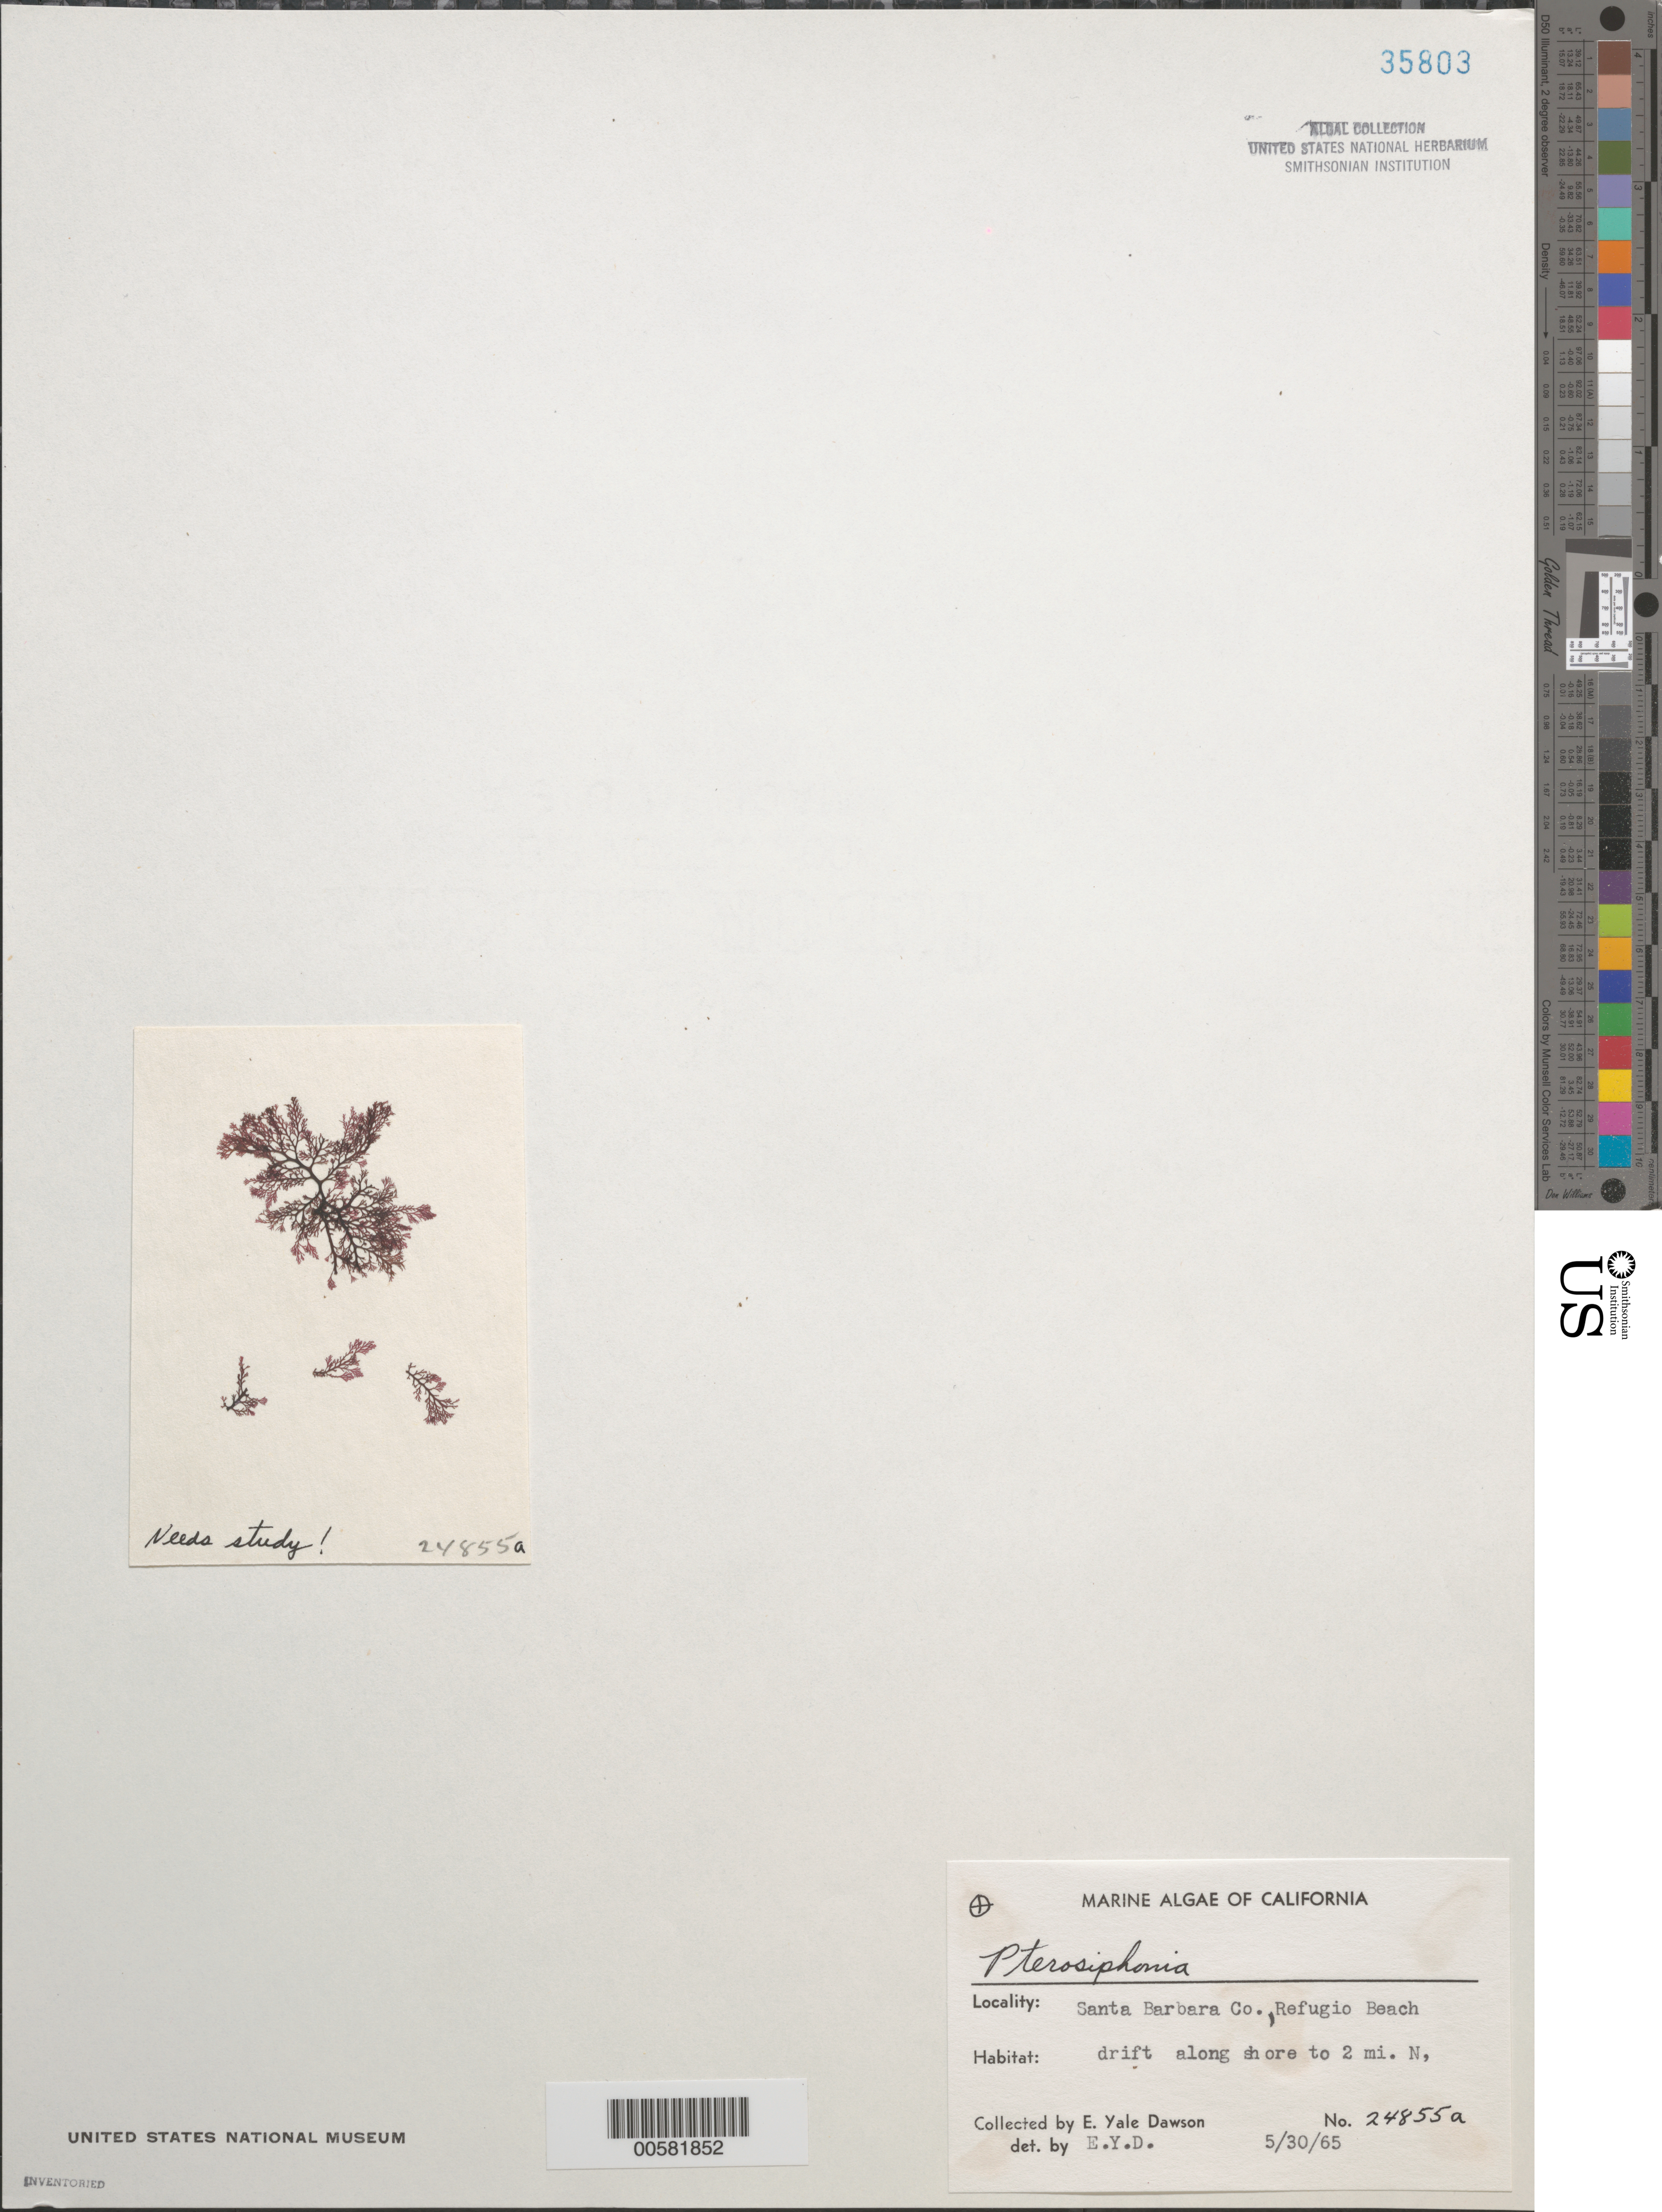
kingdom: Plantae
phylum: Rhodophyta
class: Florideophyceae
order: Ceramiales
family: Rhodomelaceae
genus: Pterosiphonia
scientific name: Pterosiphonia sp.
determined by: Dawson, E. Y.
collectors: E. Y. Dawson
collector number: EYD 24855a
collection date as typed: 30 May 1965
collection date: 1965-05-30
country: United States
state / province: California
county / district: Santa Barbara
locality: Refugio Beach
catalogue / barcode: US 35803